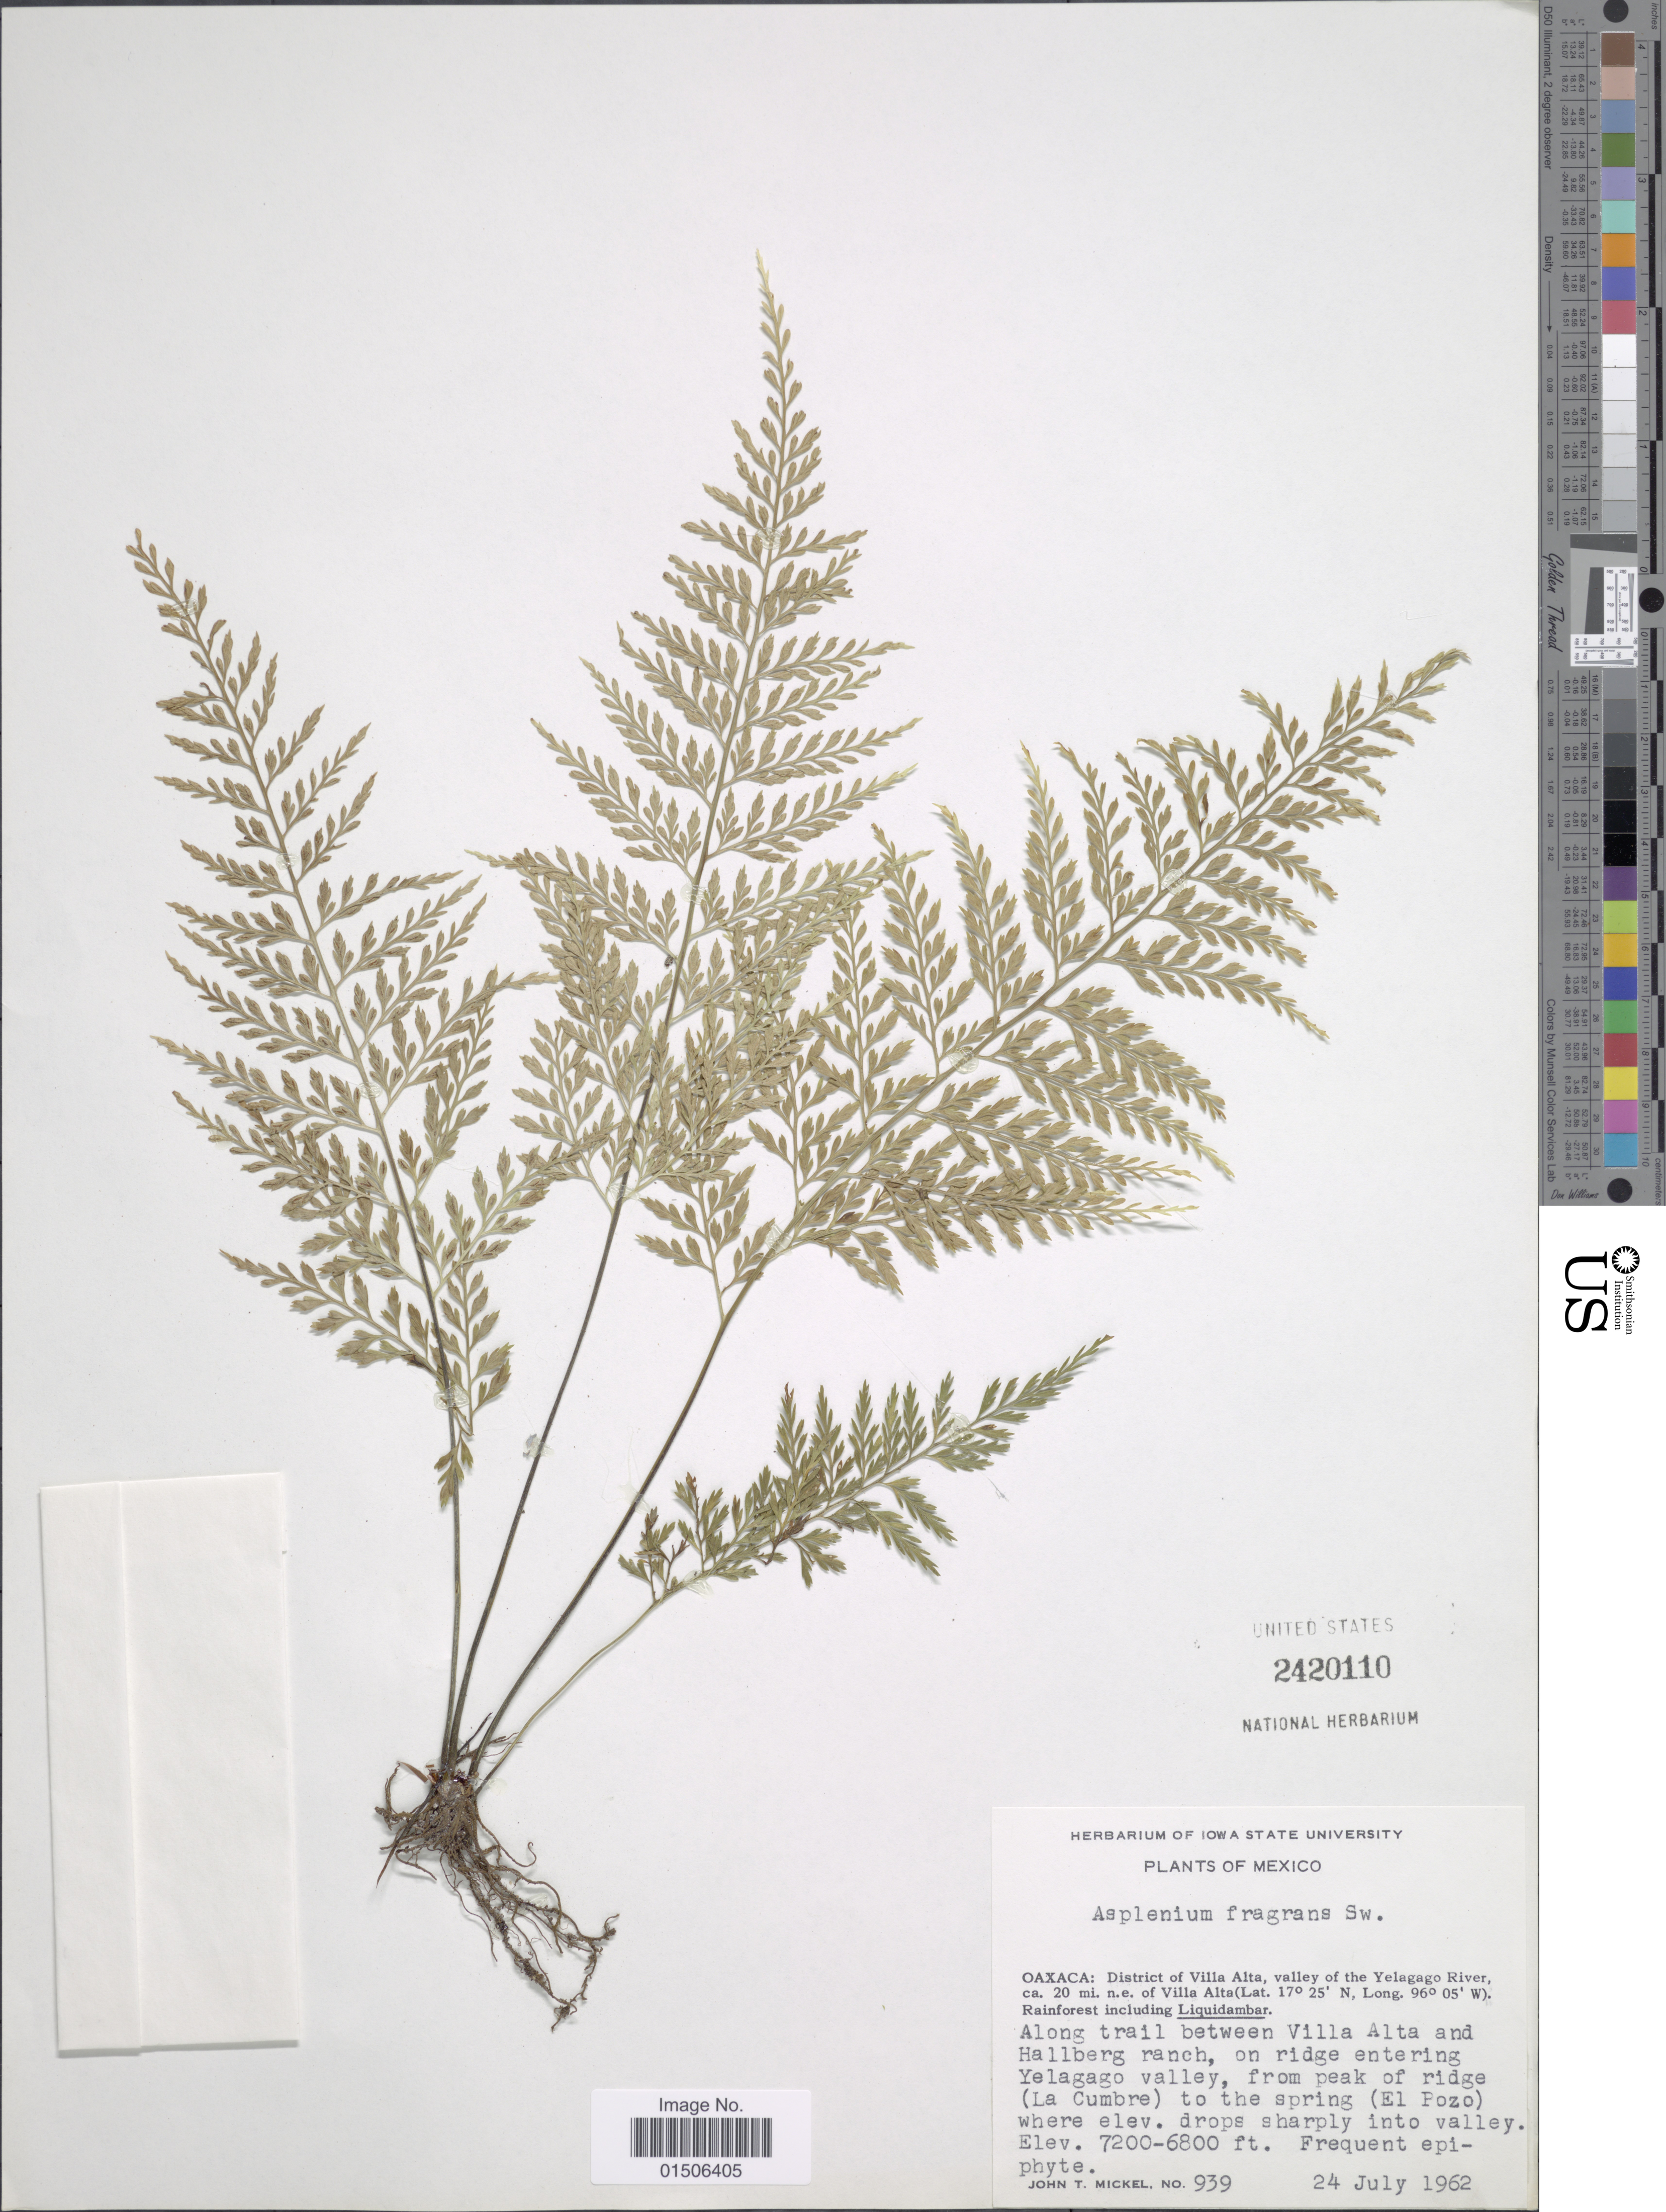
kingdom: Plantae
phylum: Tracheophyta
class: Polypodiopsida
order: Polypodiales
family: Aspleniaceae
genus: Asplenium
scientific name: Asplenium fragrans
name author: Sw.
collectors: J. T. Mickel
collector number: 939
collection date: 1962-07-24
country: Mexico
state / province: Oaxaca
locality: District of Villa Alta, valley of the Yelagago River, ca. 20 mi. n.e. of Villa Alta, Rainforest including Liquidambar, Along trail between Villa Alta and Hallberg ranch, on ridge entering Yelagago Valley, from peak of ridge (La Cumbre) to the spring (EL Pozo)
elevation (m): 2073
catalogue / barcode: US 2420110